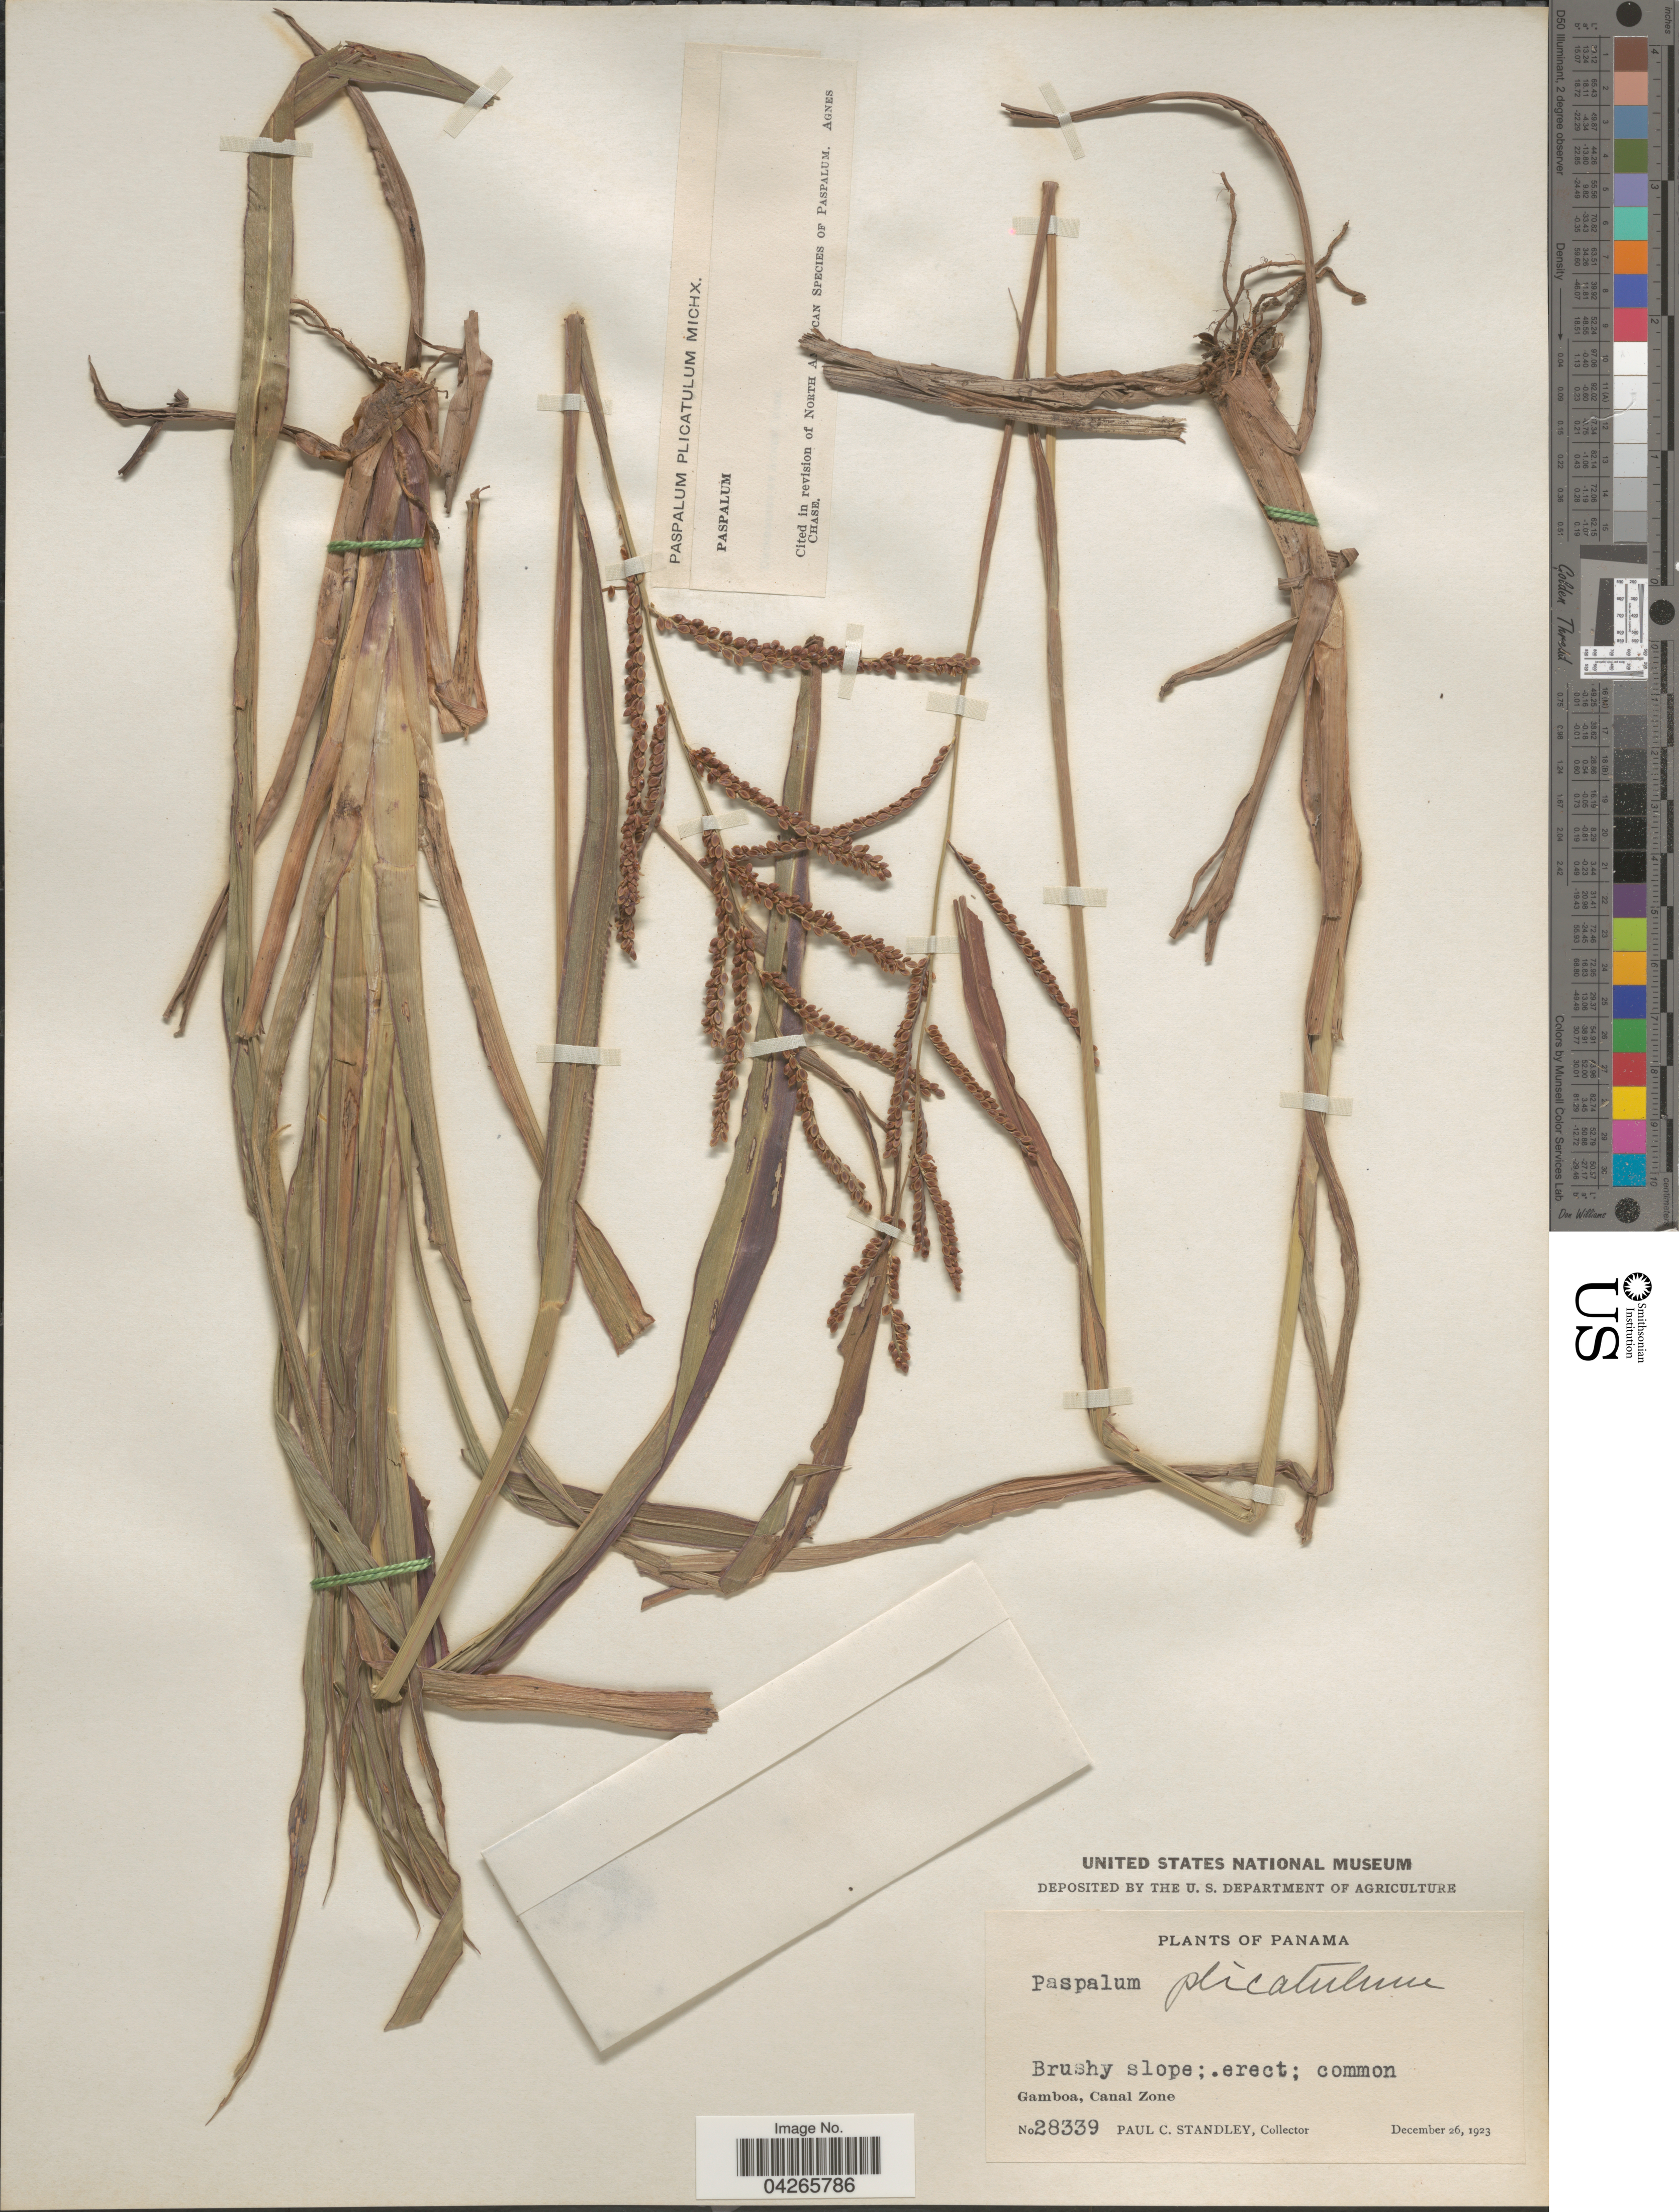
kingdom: Plantae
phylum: Tracheophyta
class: Liliopsida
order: Poales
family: Poaceae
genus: Paspalum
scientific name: Paspalum plicatulum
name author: Michx.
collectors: P. C. Standley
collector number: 28339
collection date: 1923-12-26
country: Panama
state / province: Colón / Panamá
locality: Brushy slope; common. Gamboa, Canal Zone.